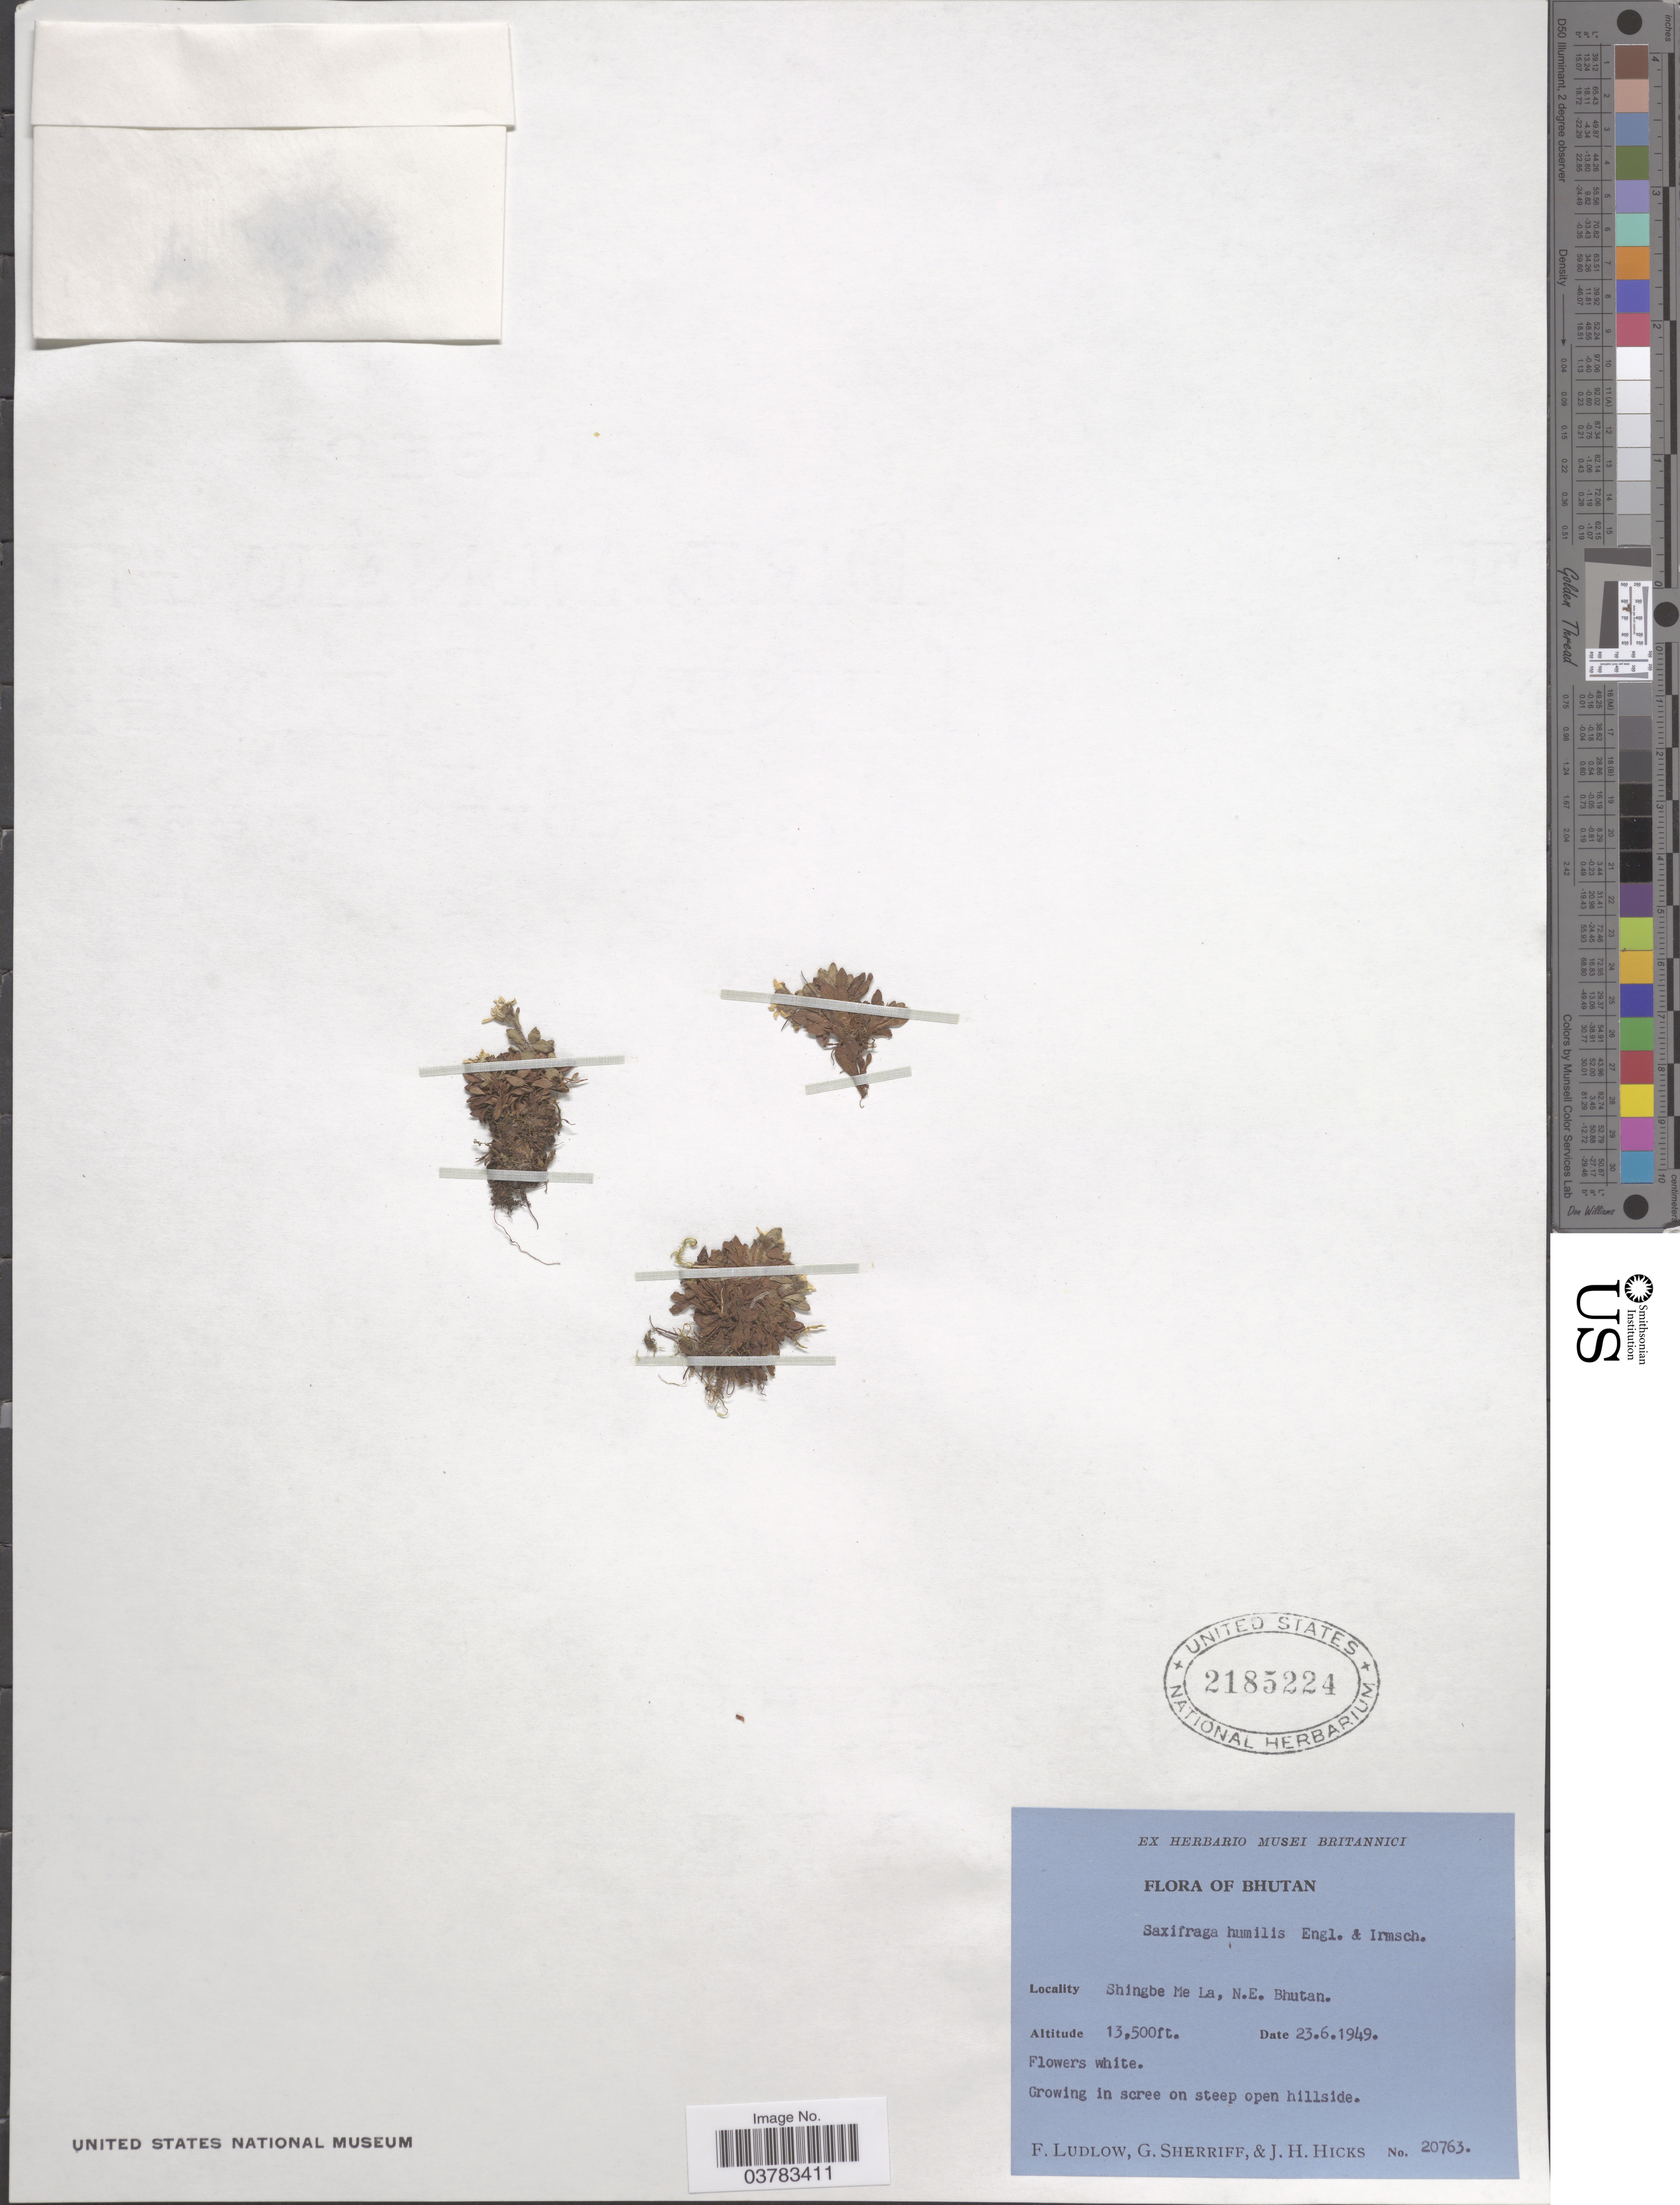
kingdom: Plantae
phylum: Tracheophyta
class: Magnoliopsida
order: Saxifragales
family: Saxifragaceae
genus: Saxifraga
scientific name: Saxifraga humilis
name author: Engl. & Irmsch.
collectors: F. Ludlow, G. Sherriff & J. H. Hicks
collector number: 20763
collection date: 1949-06-23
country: Bhutan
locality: Shingbe Me La, N. E. Bhutan.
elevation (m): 4115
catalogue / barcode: US 2185224